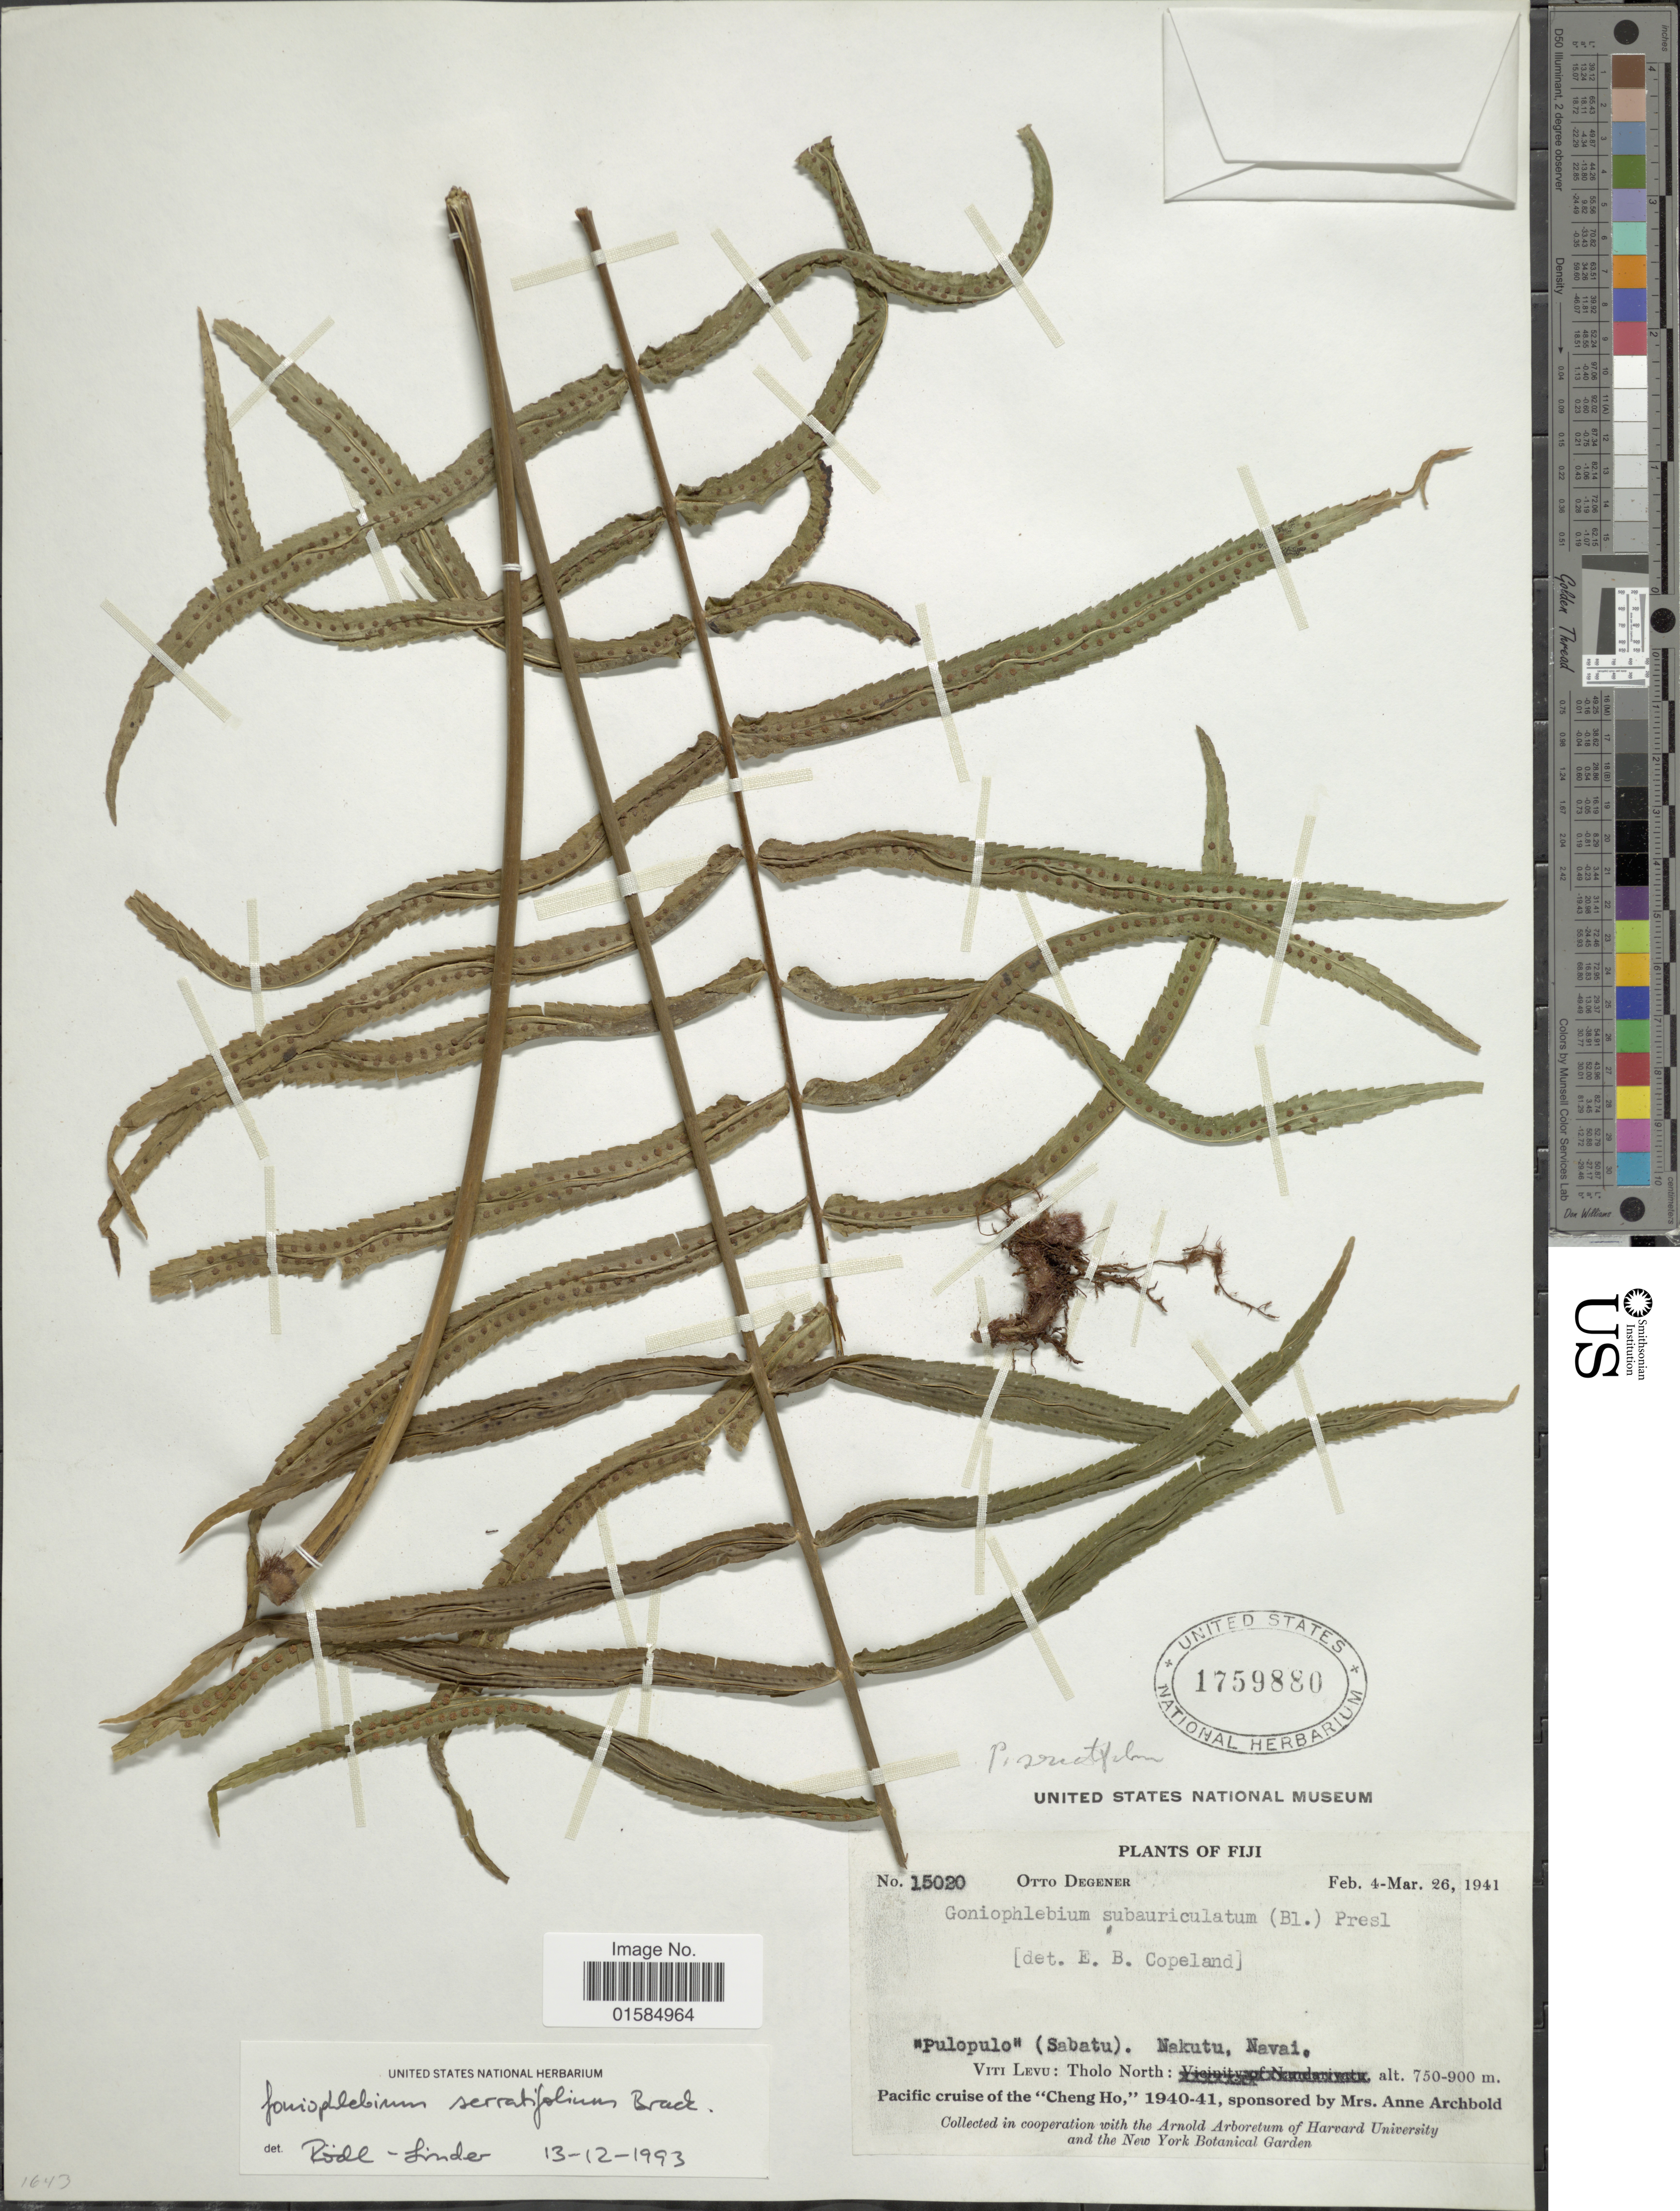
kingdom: Plantae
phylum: Tracheophyta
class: Polypodiopsida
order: Polypodiales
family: Polypodiaceae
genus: Goniophlebium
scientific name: Goniophlebium serratifolium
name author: Brack. in Wilkes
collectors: O. Degener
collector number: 15020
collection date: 1941-02-04/1941-03-26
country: Fiji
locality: Pulopulo (Sabatu), Nakutu, Navai, Viti Levu: Tholo North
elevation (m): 750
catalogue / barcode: US 1759880